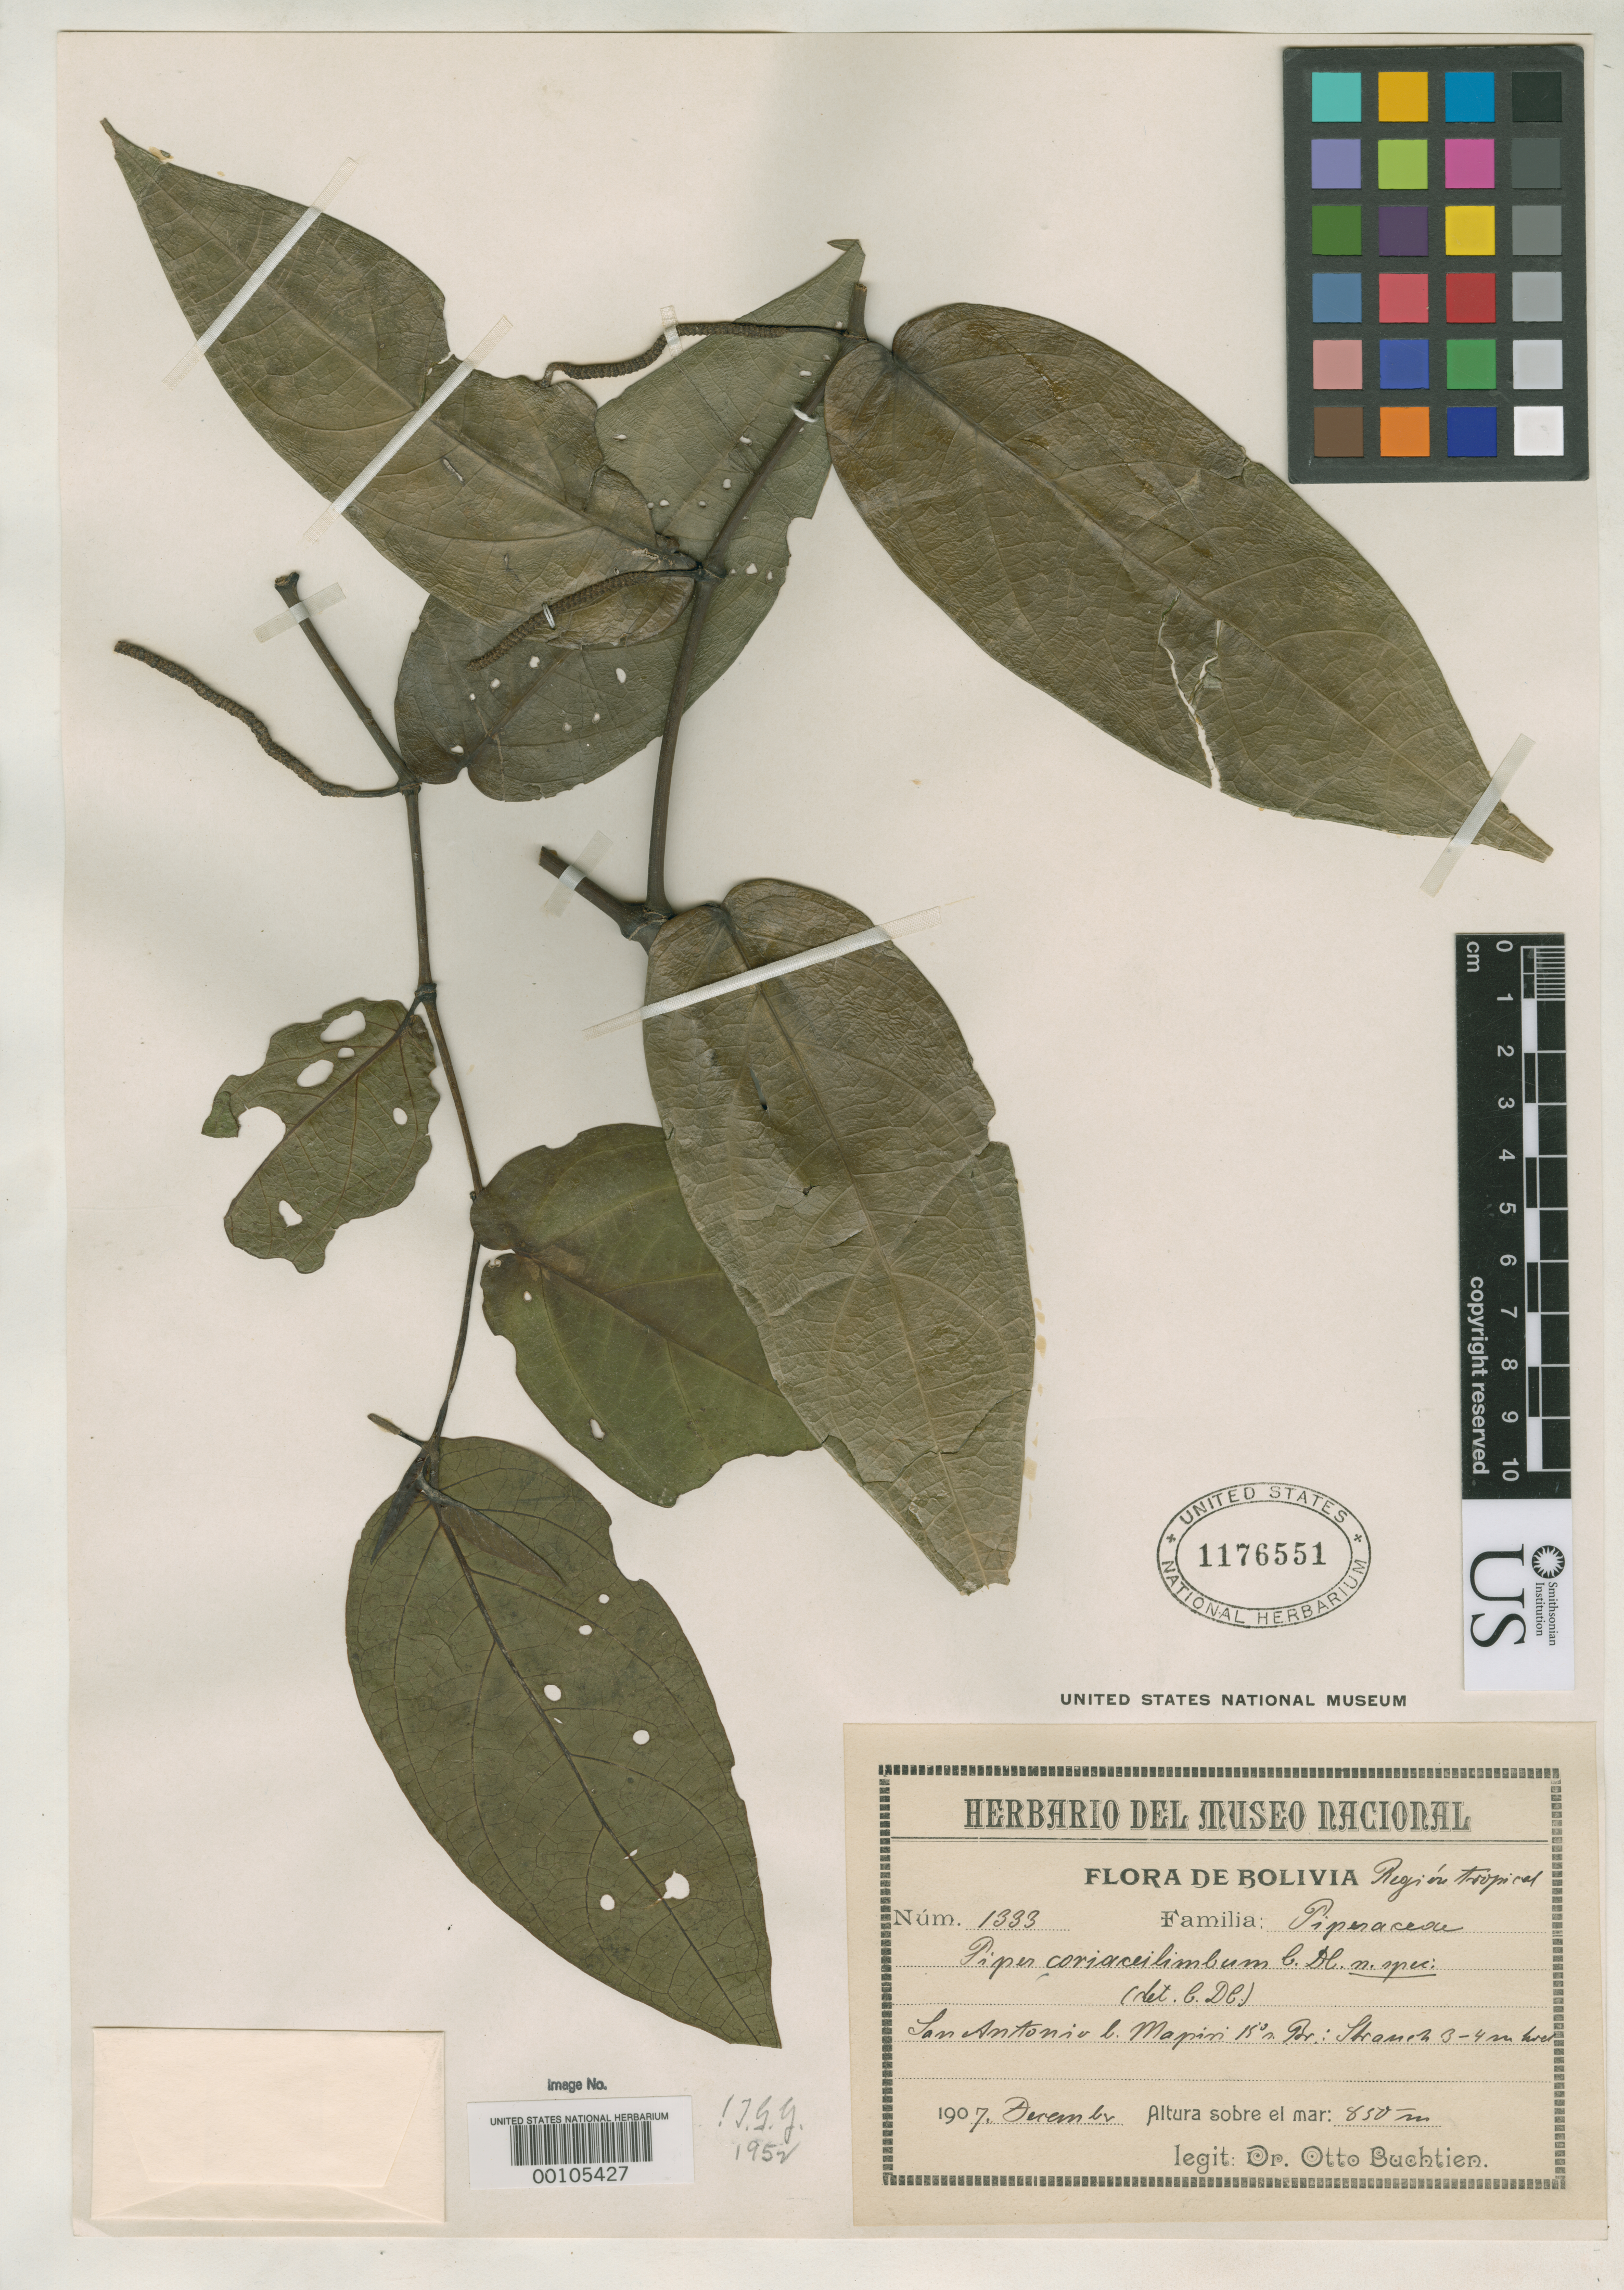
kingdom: Plantae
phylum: Tracheophyta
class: Magnoliopsida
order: Piperales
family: Piperaceae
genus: Piper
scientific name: Piper coriaceilimbum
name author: C. DC.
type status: Isotype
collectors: O. Buchtien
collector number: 1333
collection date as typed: Dec 1907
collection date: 1907-12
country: Bolivia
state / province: La Paz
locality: San Antonia, near Mapiri.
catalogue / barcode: US 1176551